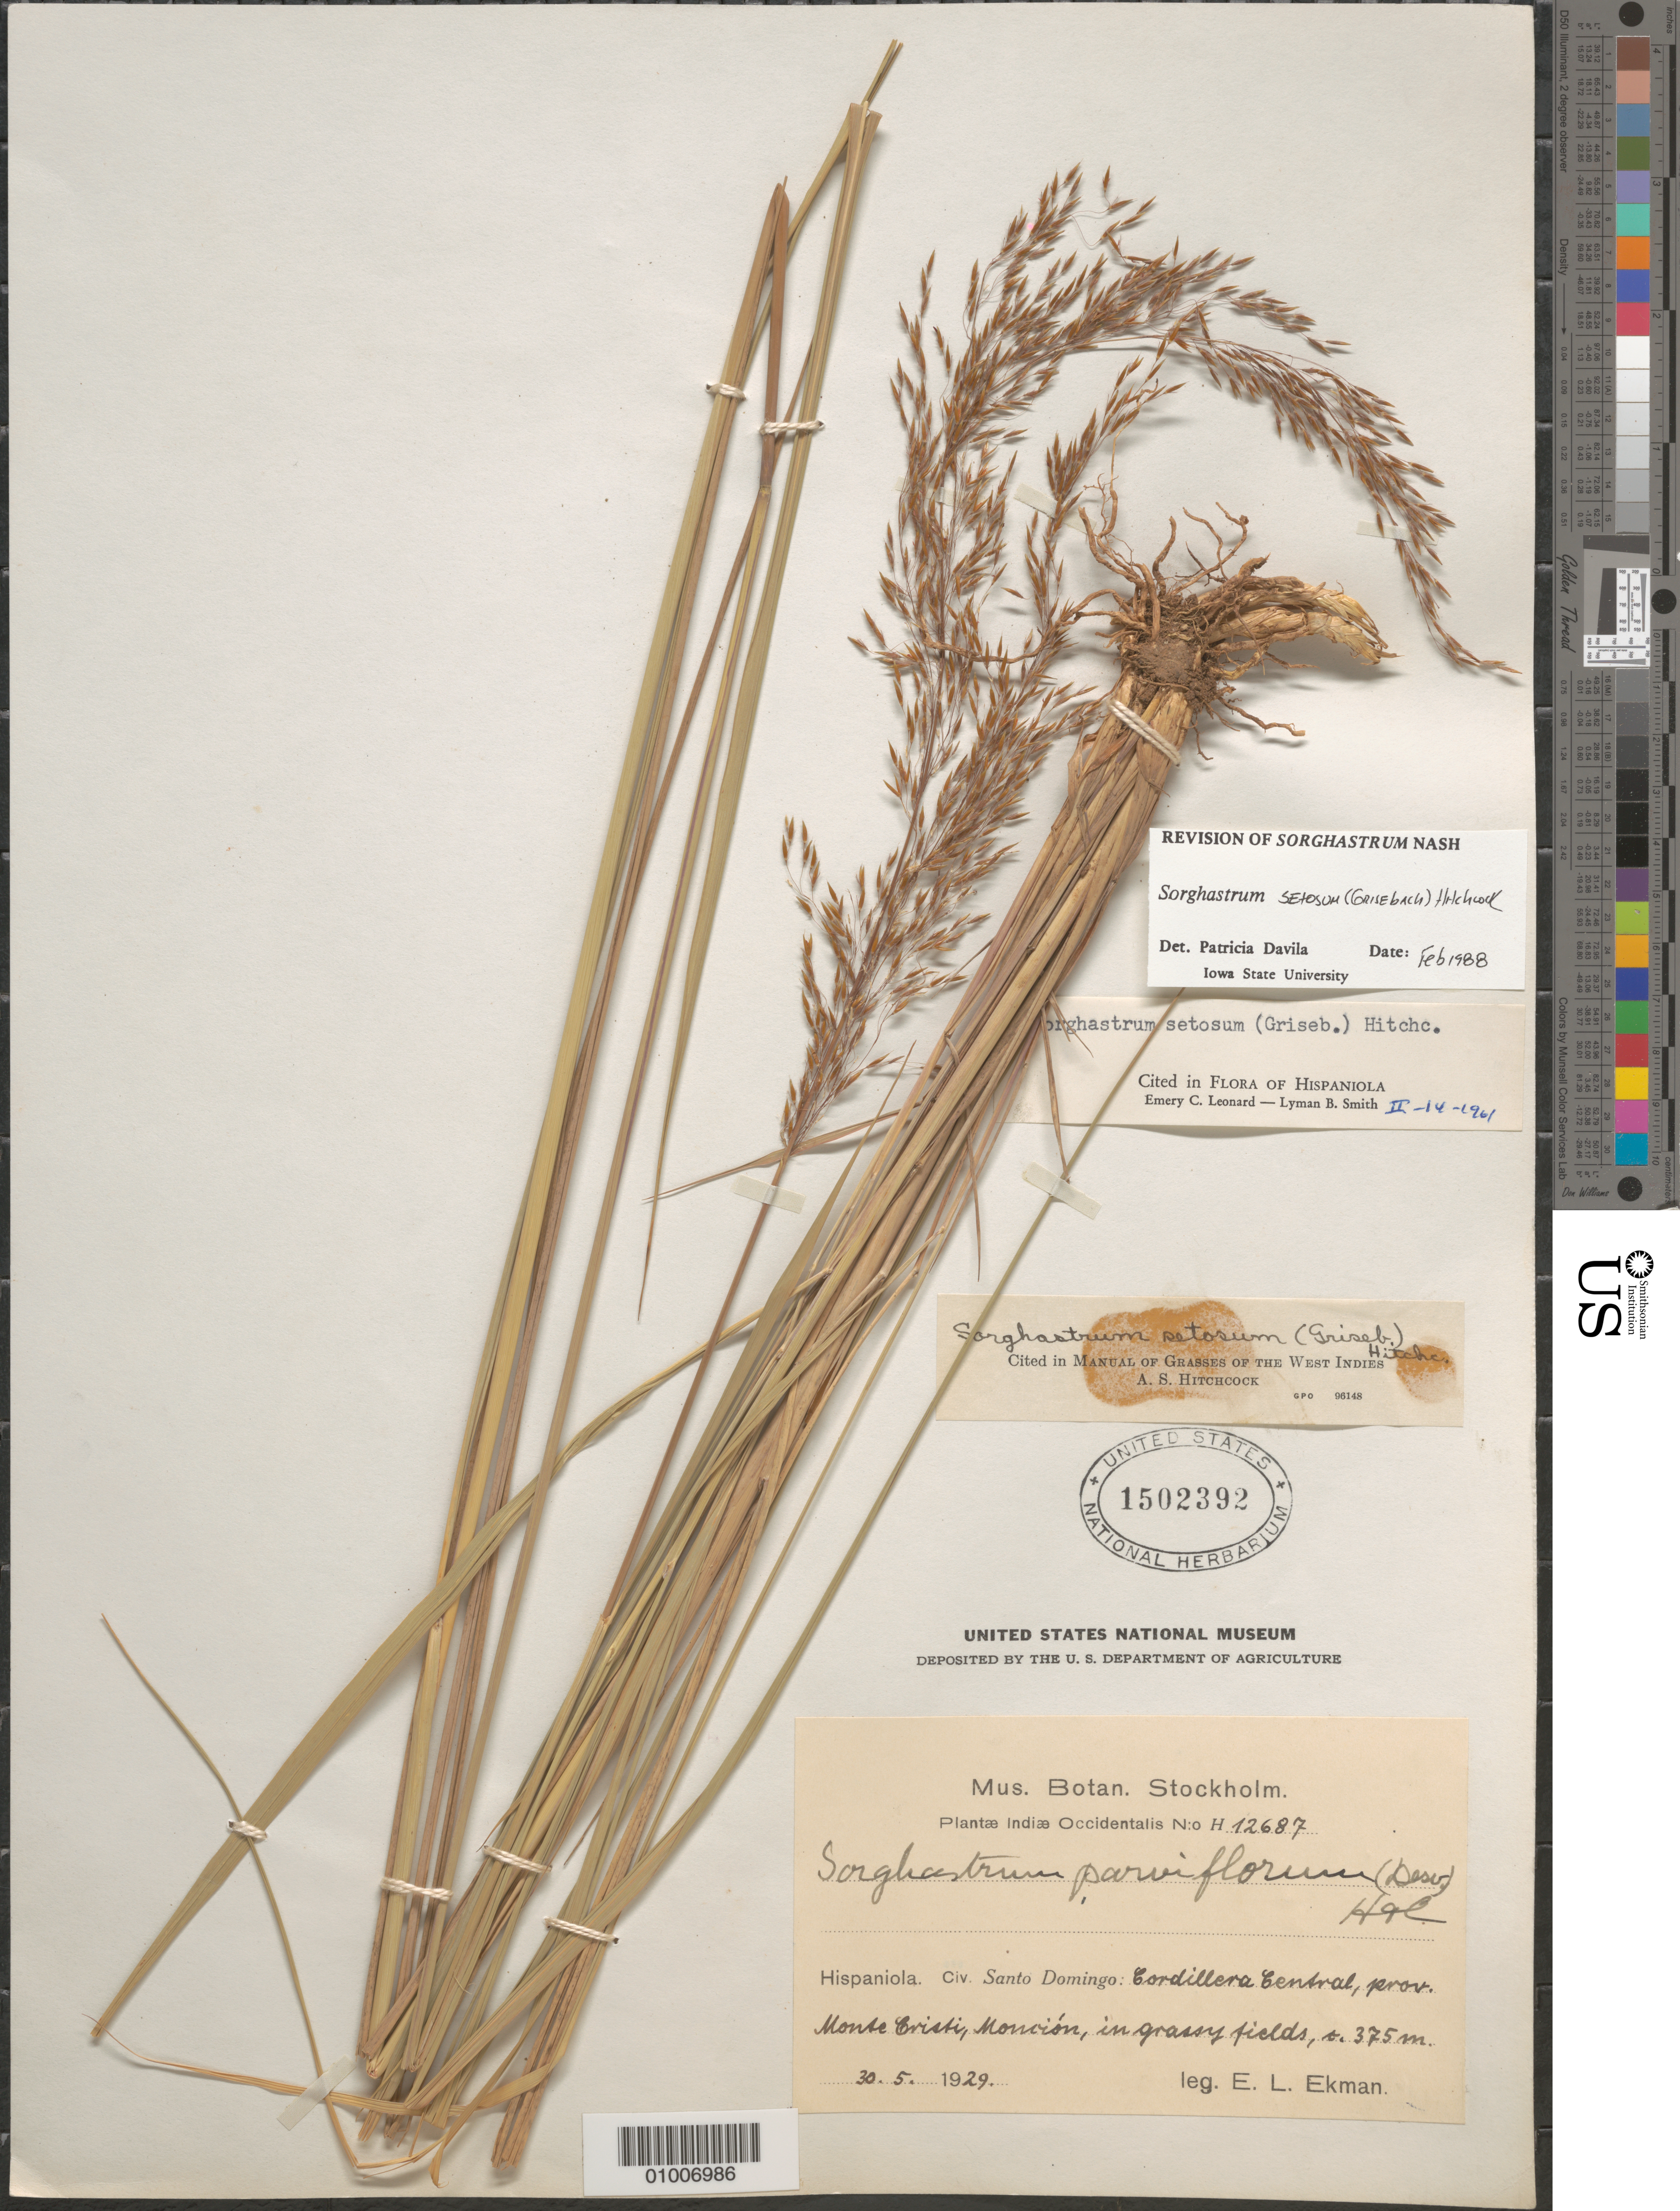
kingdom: Plantae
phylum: Tracheophyta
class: Liliopsida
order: Poales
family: Poaceae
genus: Sorghastrum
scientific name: Sorghastrum setosum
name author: (Griseb.) Hitchc.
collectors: E. L. Ekman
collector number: H 12687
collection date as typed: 30 May 1929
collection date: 1929-05-30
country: Dominican Republic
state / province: Monte Cristi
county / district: Monción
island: Hispaniola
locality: in grassy fields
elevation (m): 375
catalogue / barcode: US 1502392